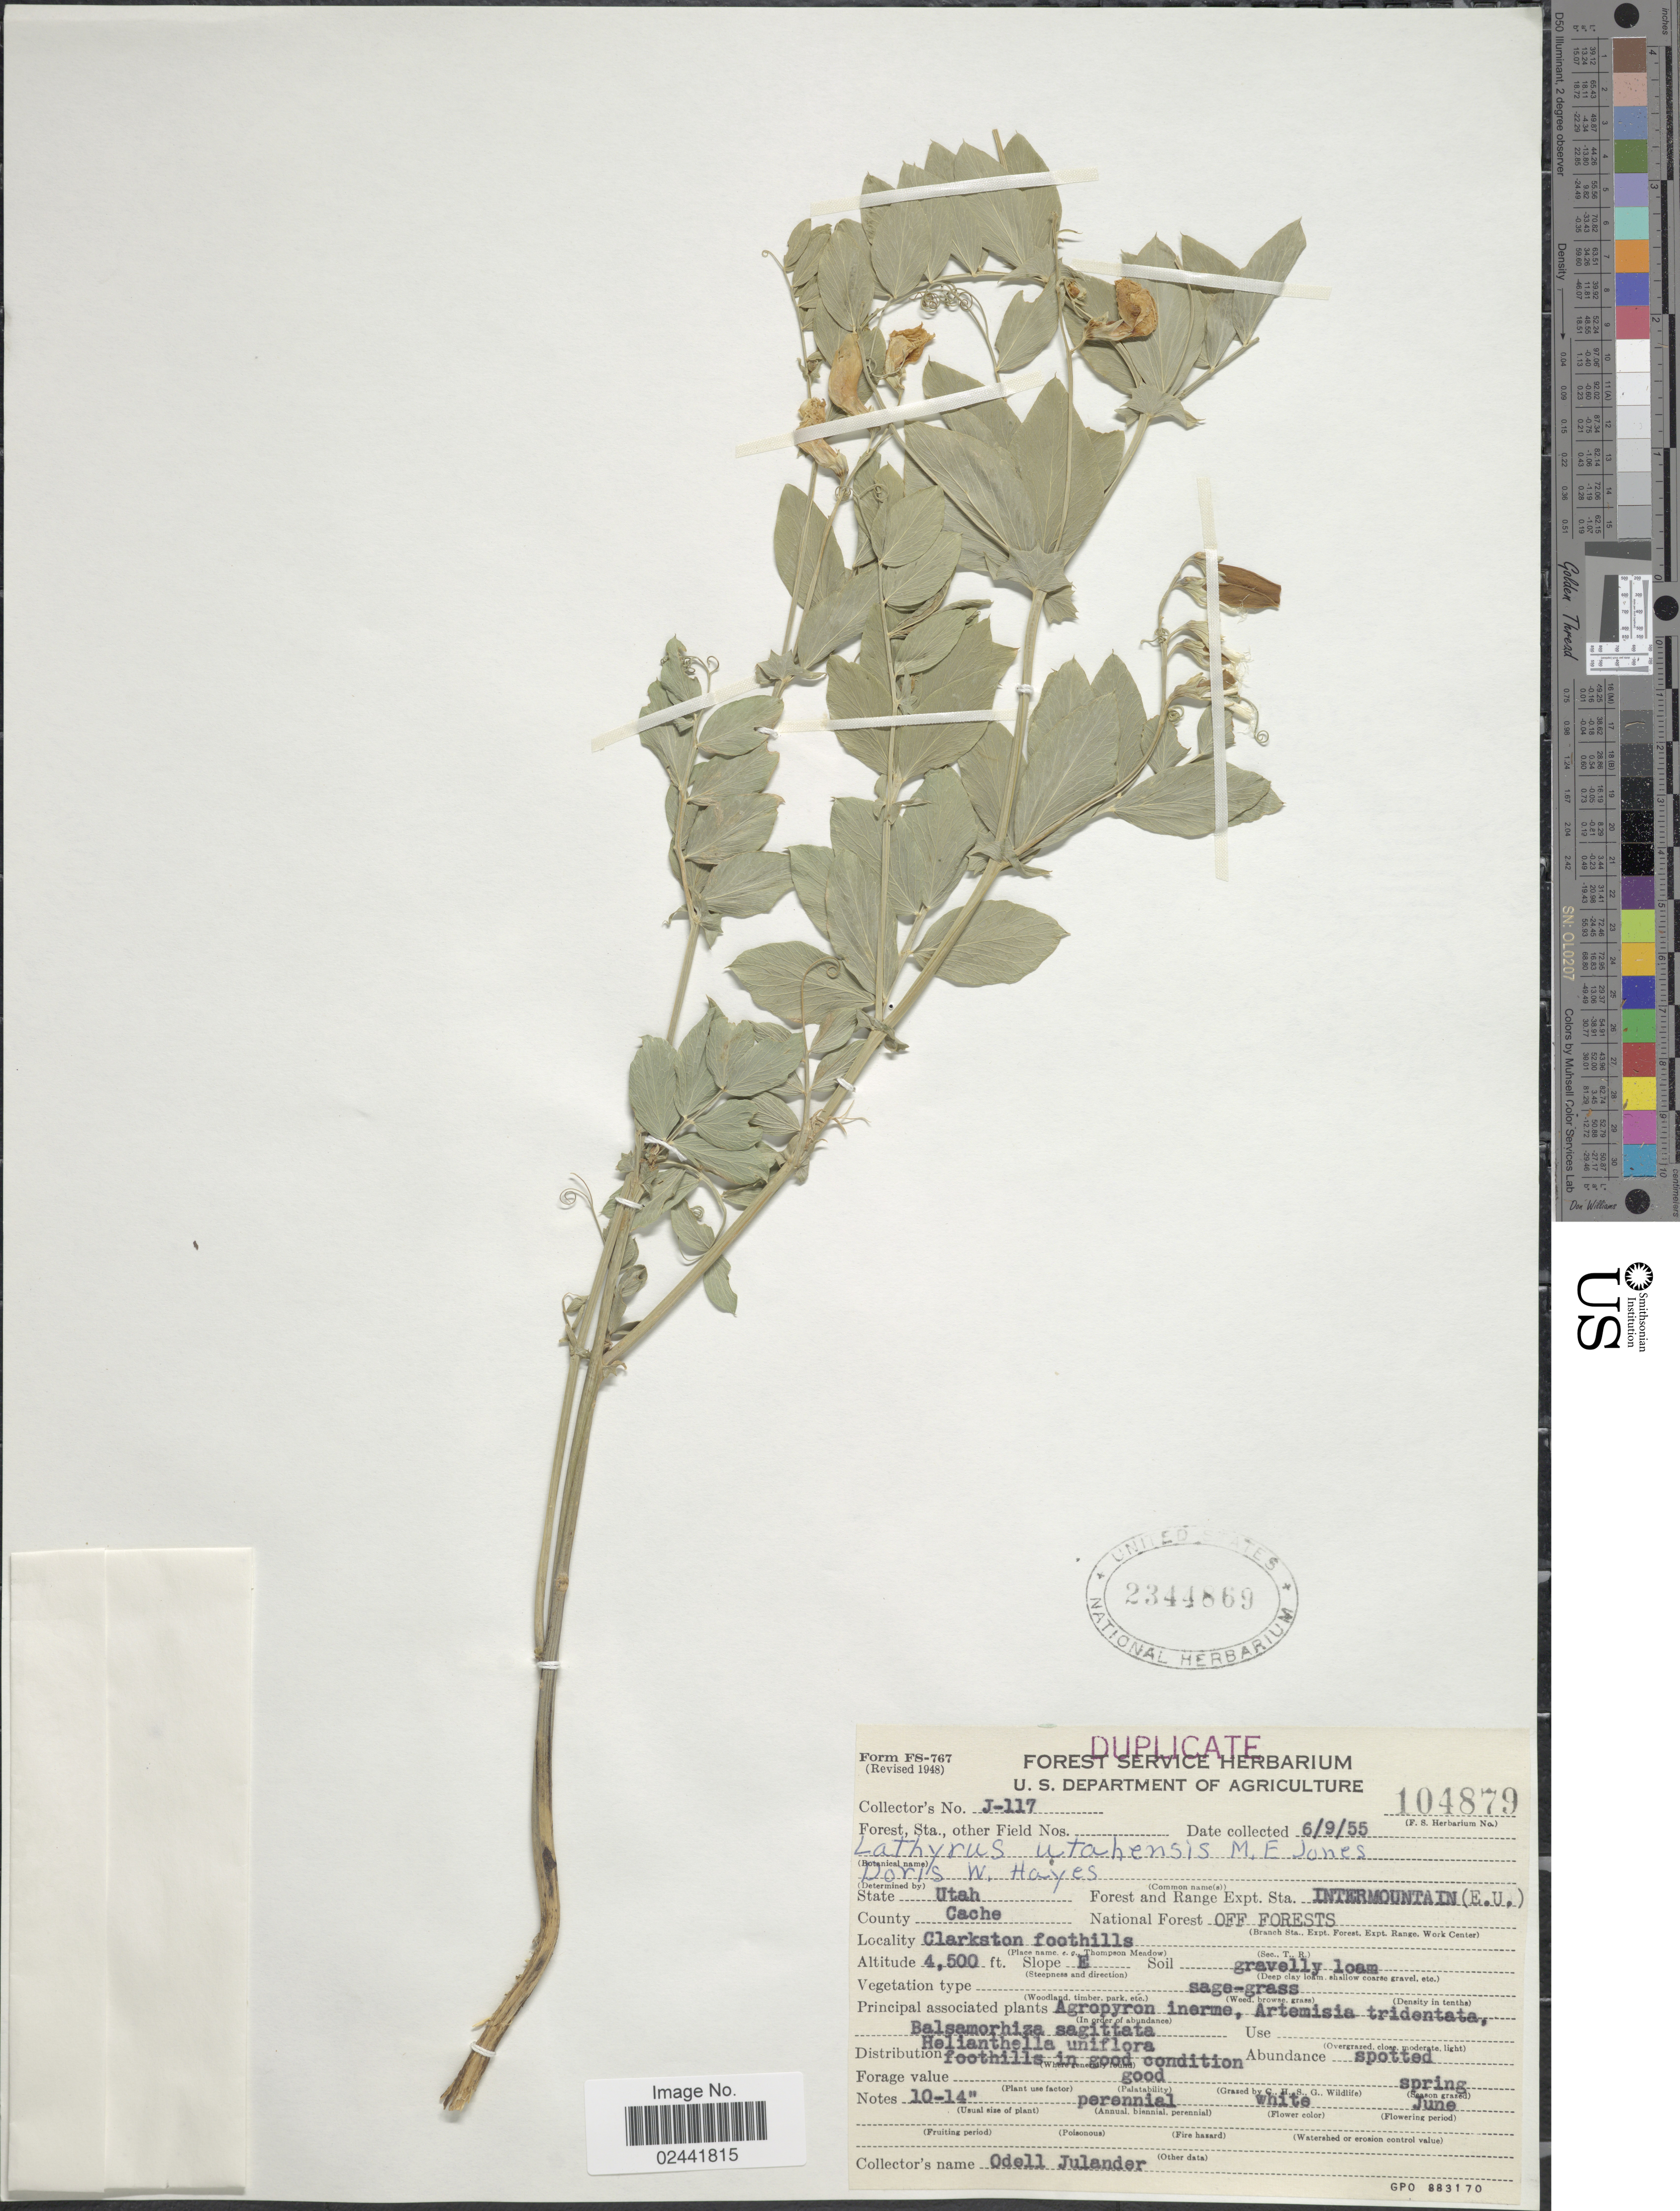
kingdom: Plantae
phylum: Tracheophyta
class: Magnoliopsida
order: Fabales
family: Fabaceae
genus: Lathyrus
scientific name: Lathyrus utahensis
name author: M.E. Jones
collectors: O. Julander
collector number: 104879/J-117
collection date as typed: Transcribed d/m/y: 9/6/55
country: United States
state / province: Utah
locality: Intermountain (E.U.). County: Cache. Off Forests. Clarkston foothills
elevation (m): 1372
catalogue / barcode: US 2344869